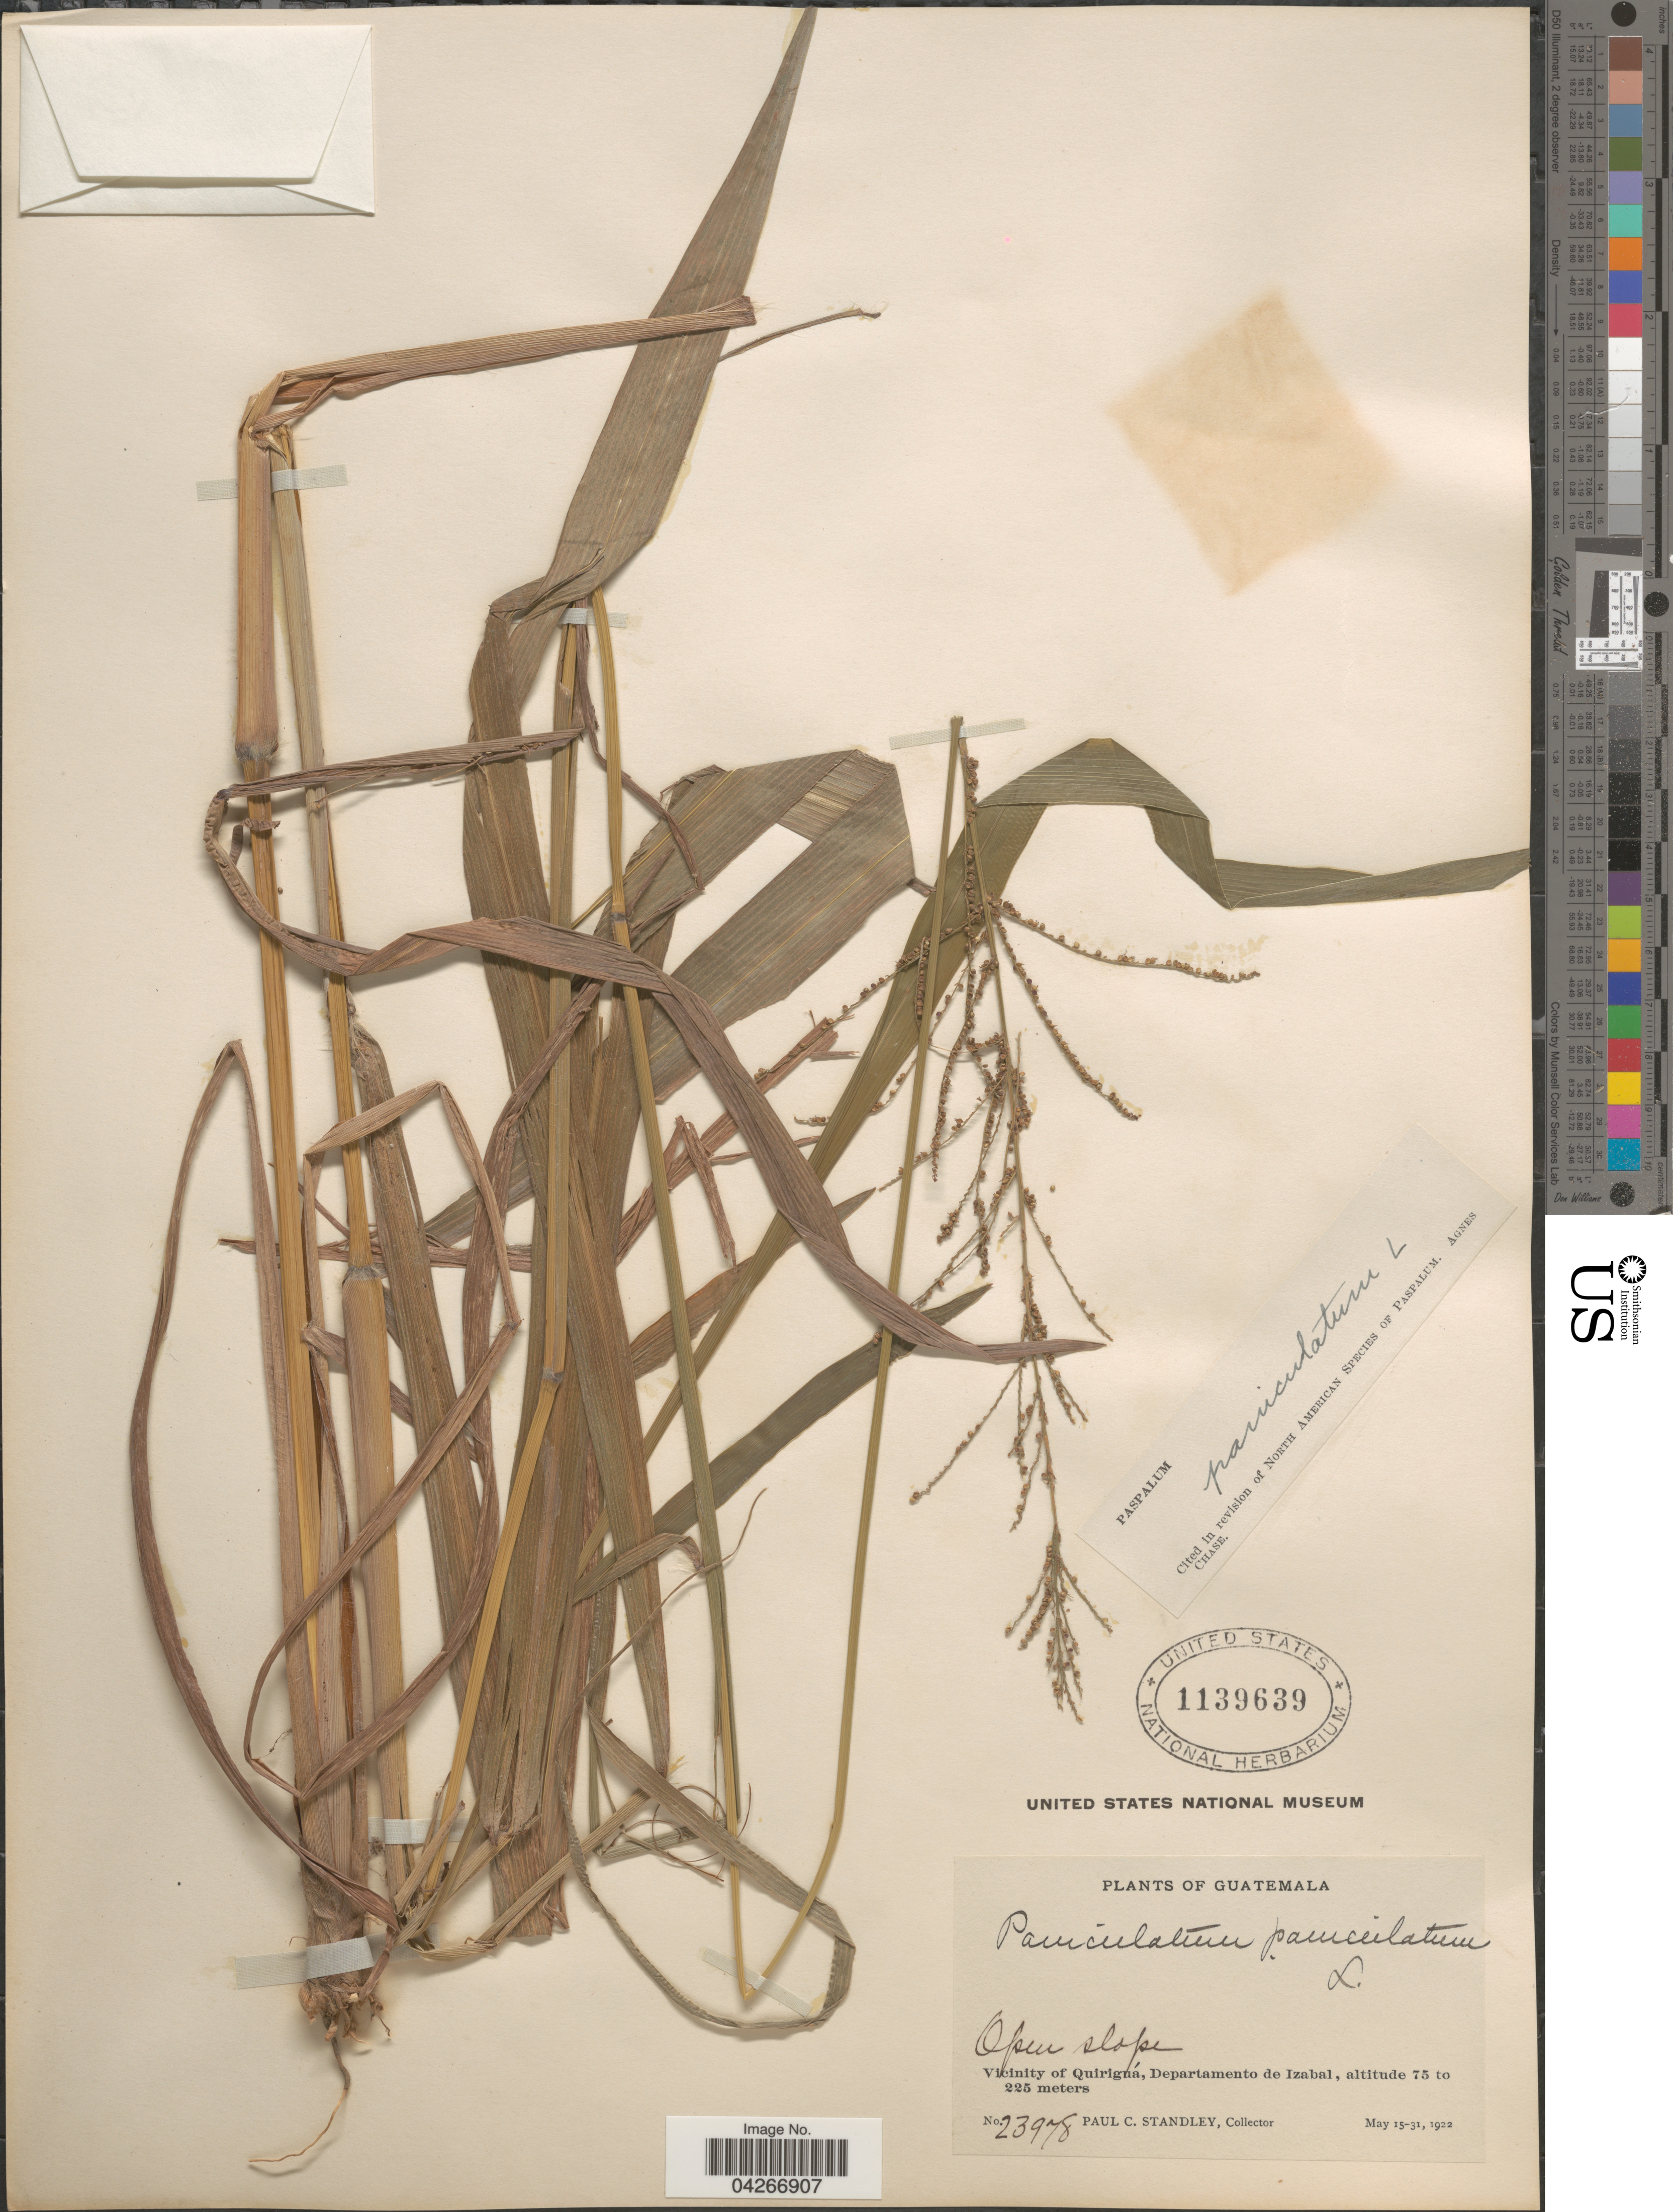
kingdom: Plantae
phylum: Tracheophyta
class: Liliopsida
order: Poales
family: Poaceae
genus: Paspalum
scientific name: Paspalum paniculatum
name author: L.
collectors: P. C. Standley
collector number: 23978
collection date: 1922-05-15/1922-05-31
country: Guatemala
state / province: Izabal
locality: Open slope. Vicinity of Quiriguá, Departamento de Izabal.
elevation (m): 75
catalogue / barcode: US 1139639